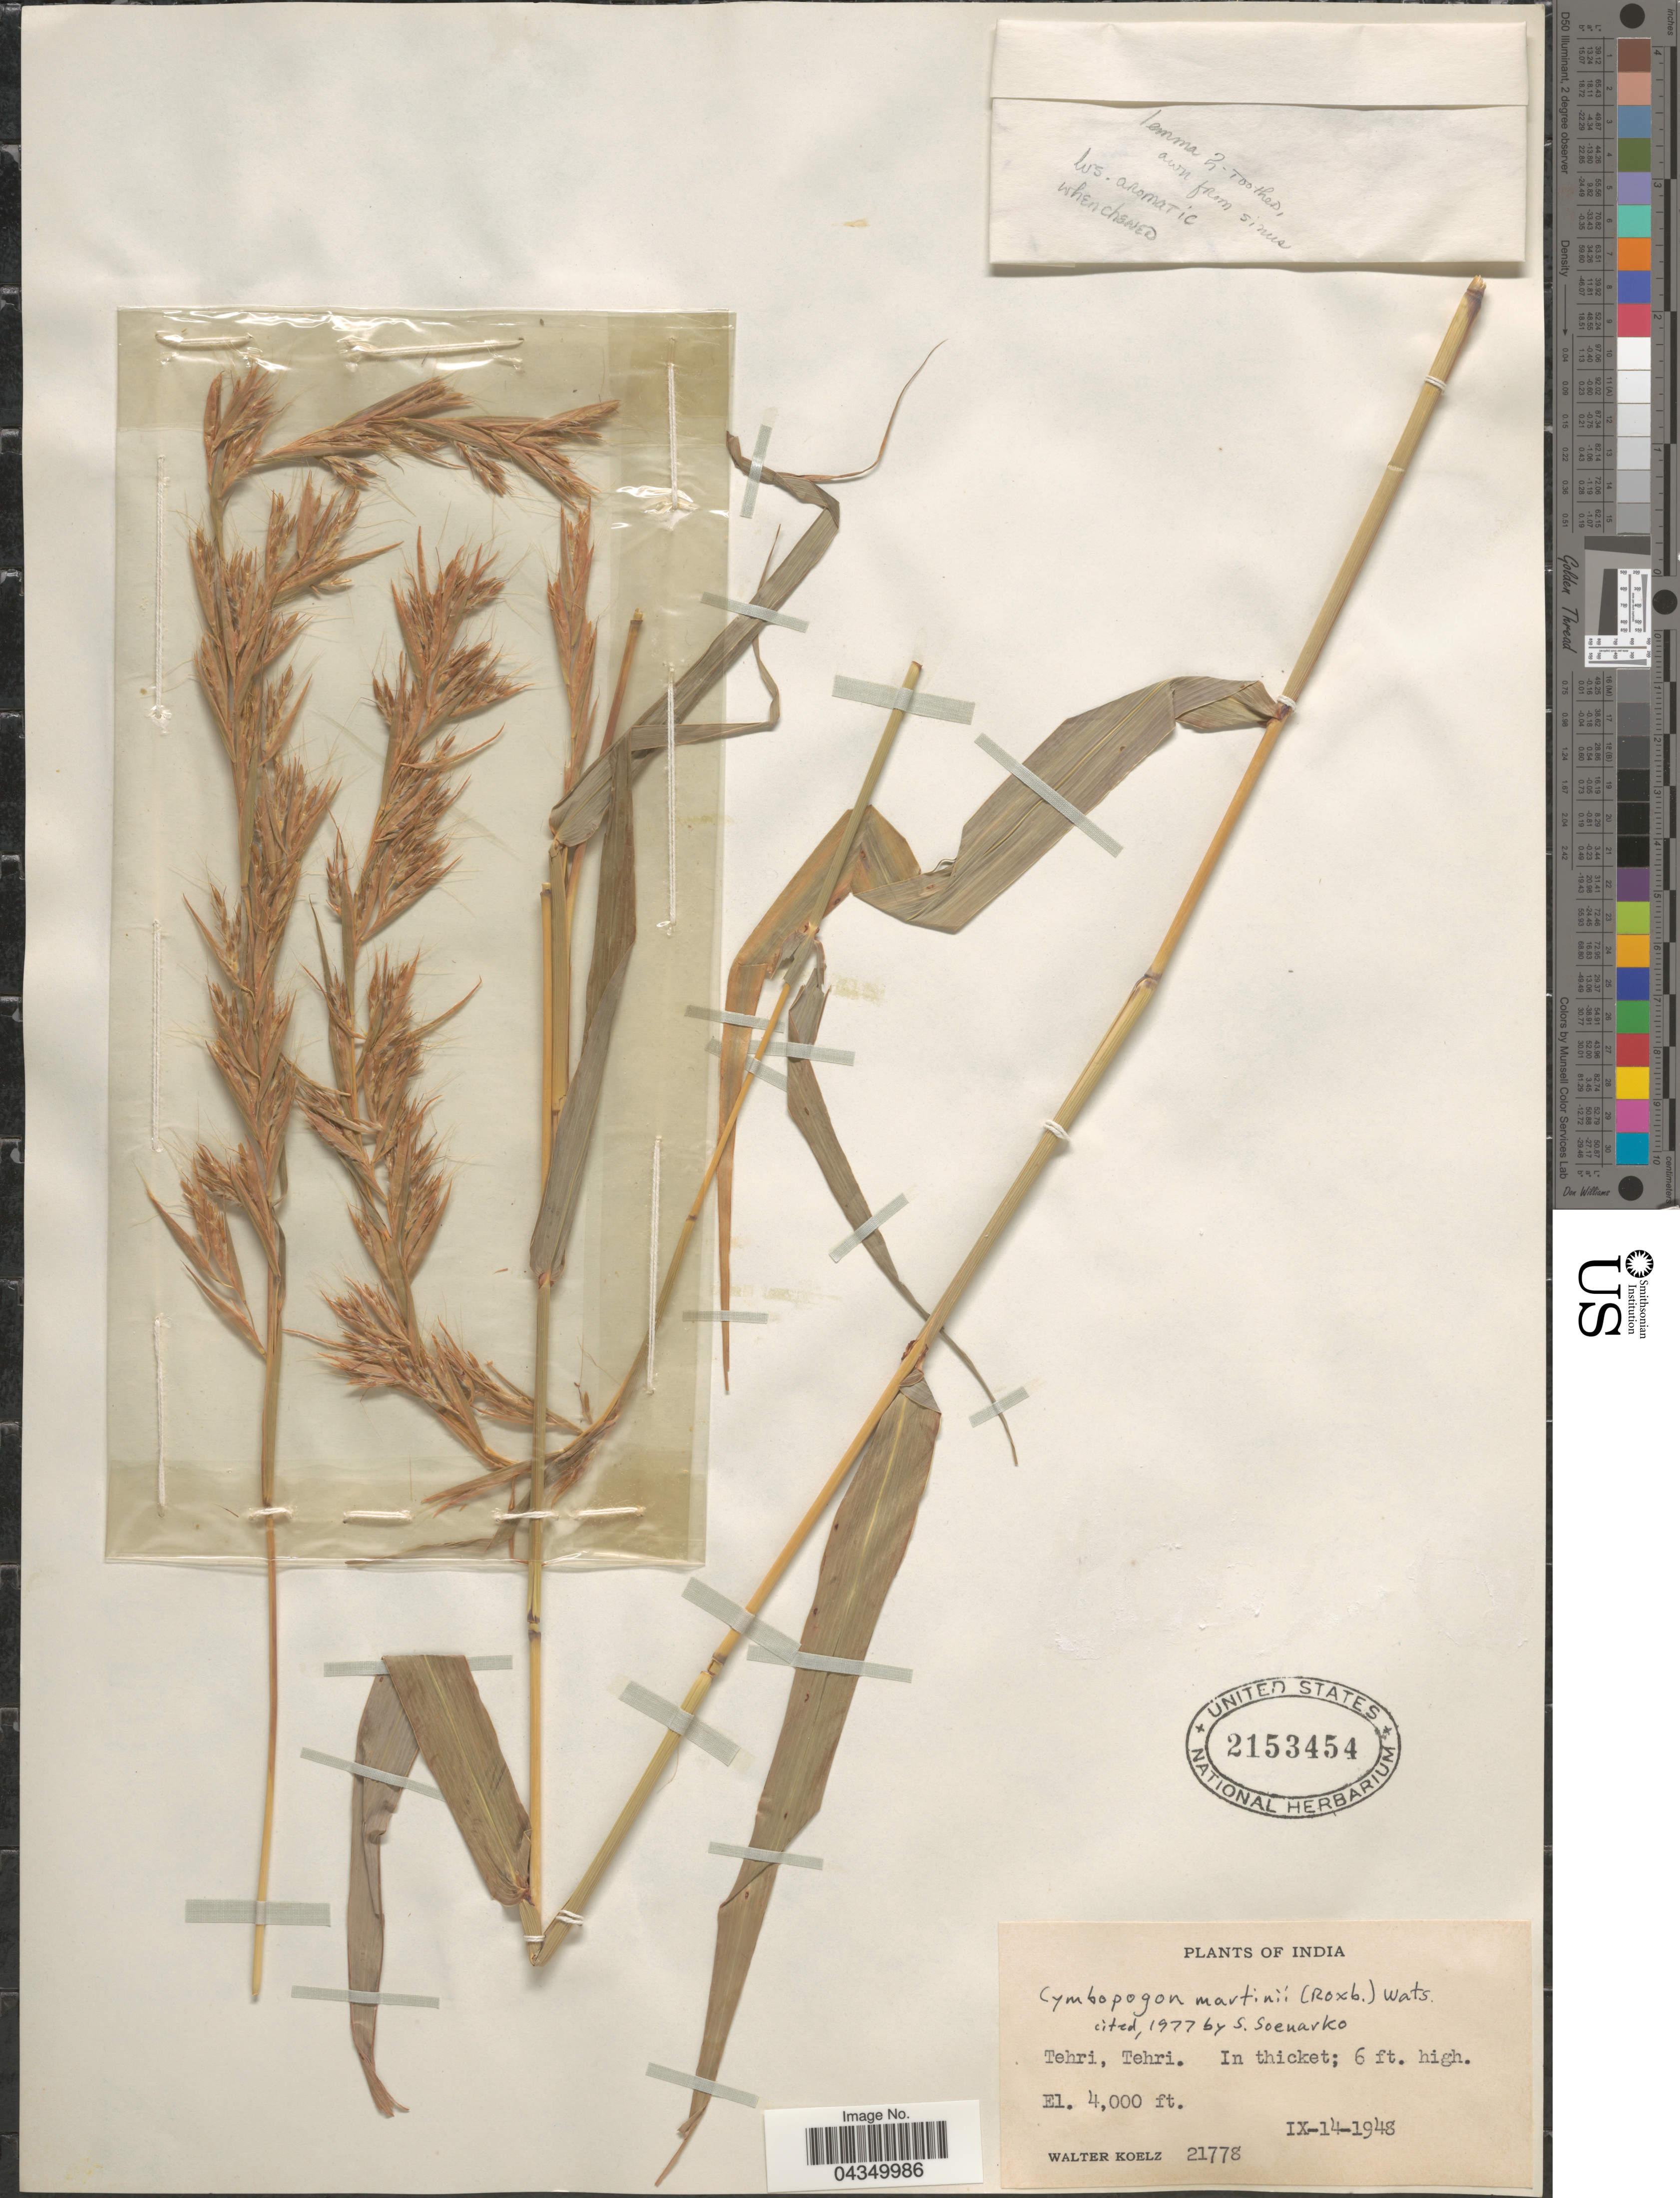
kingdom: Plantae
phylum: Tracheophyta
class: Liliopsida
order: Poales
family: Poaceae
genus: Cymbopogon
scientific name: Cymbopogon martini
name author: (Roxb.) Stapf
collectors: W. N. Koelz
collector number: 21778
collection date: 1948-09-14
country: India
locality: Tehri, Tehri.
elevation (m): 1219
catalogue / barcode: US 2153454